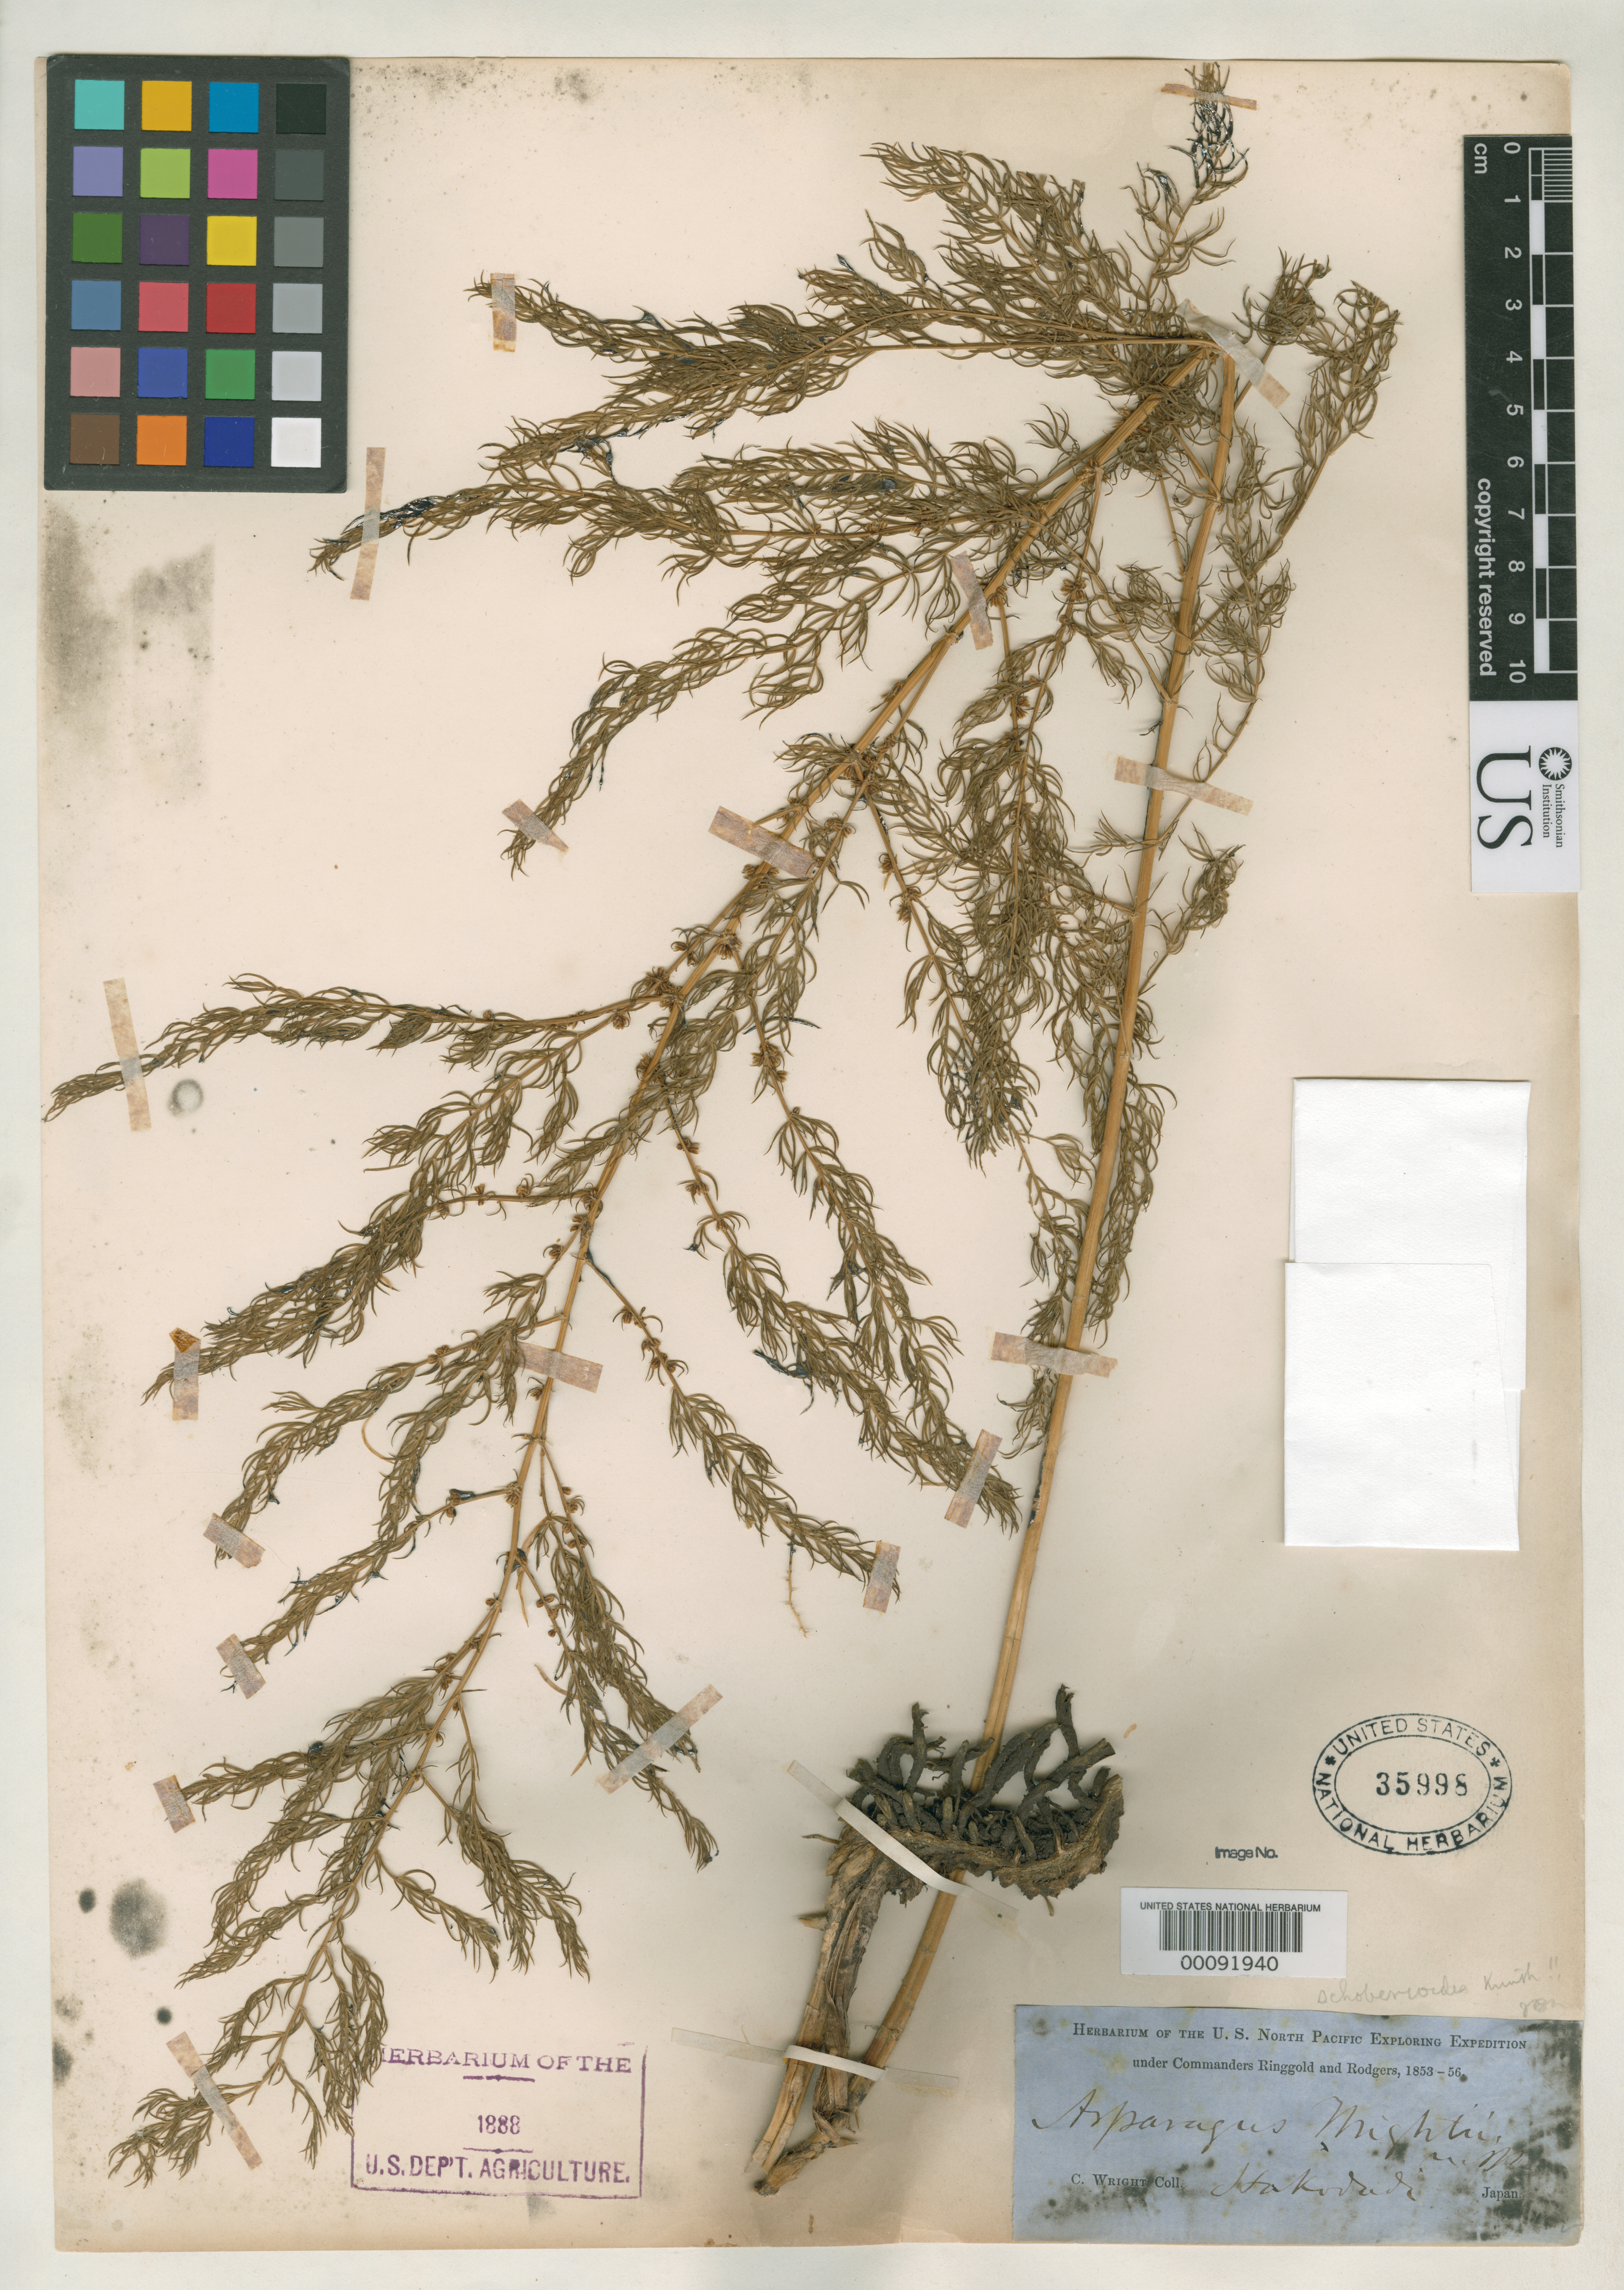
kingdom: Plantae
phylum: Tracheophyta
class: Liliopsida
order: Asparagales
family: Asparagaceae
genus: Asparagus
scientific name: Asparagus wrightii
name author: A. Gray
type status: Type Collection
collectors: C. Wright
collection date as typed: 1853 to -- --- 1856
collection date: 1853/1856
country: Japan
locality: Hakakodo.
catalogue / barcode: US 35998